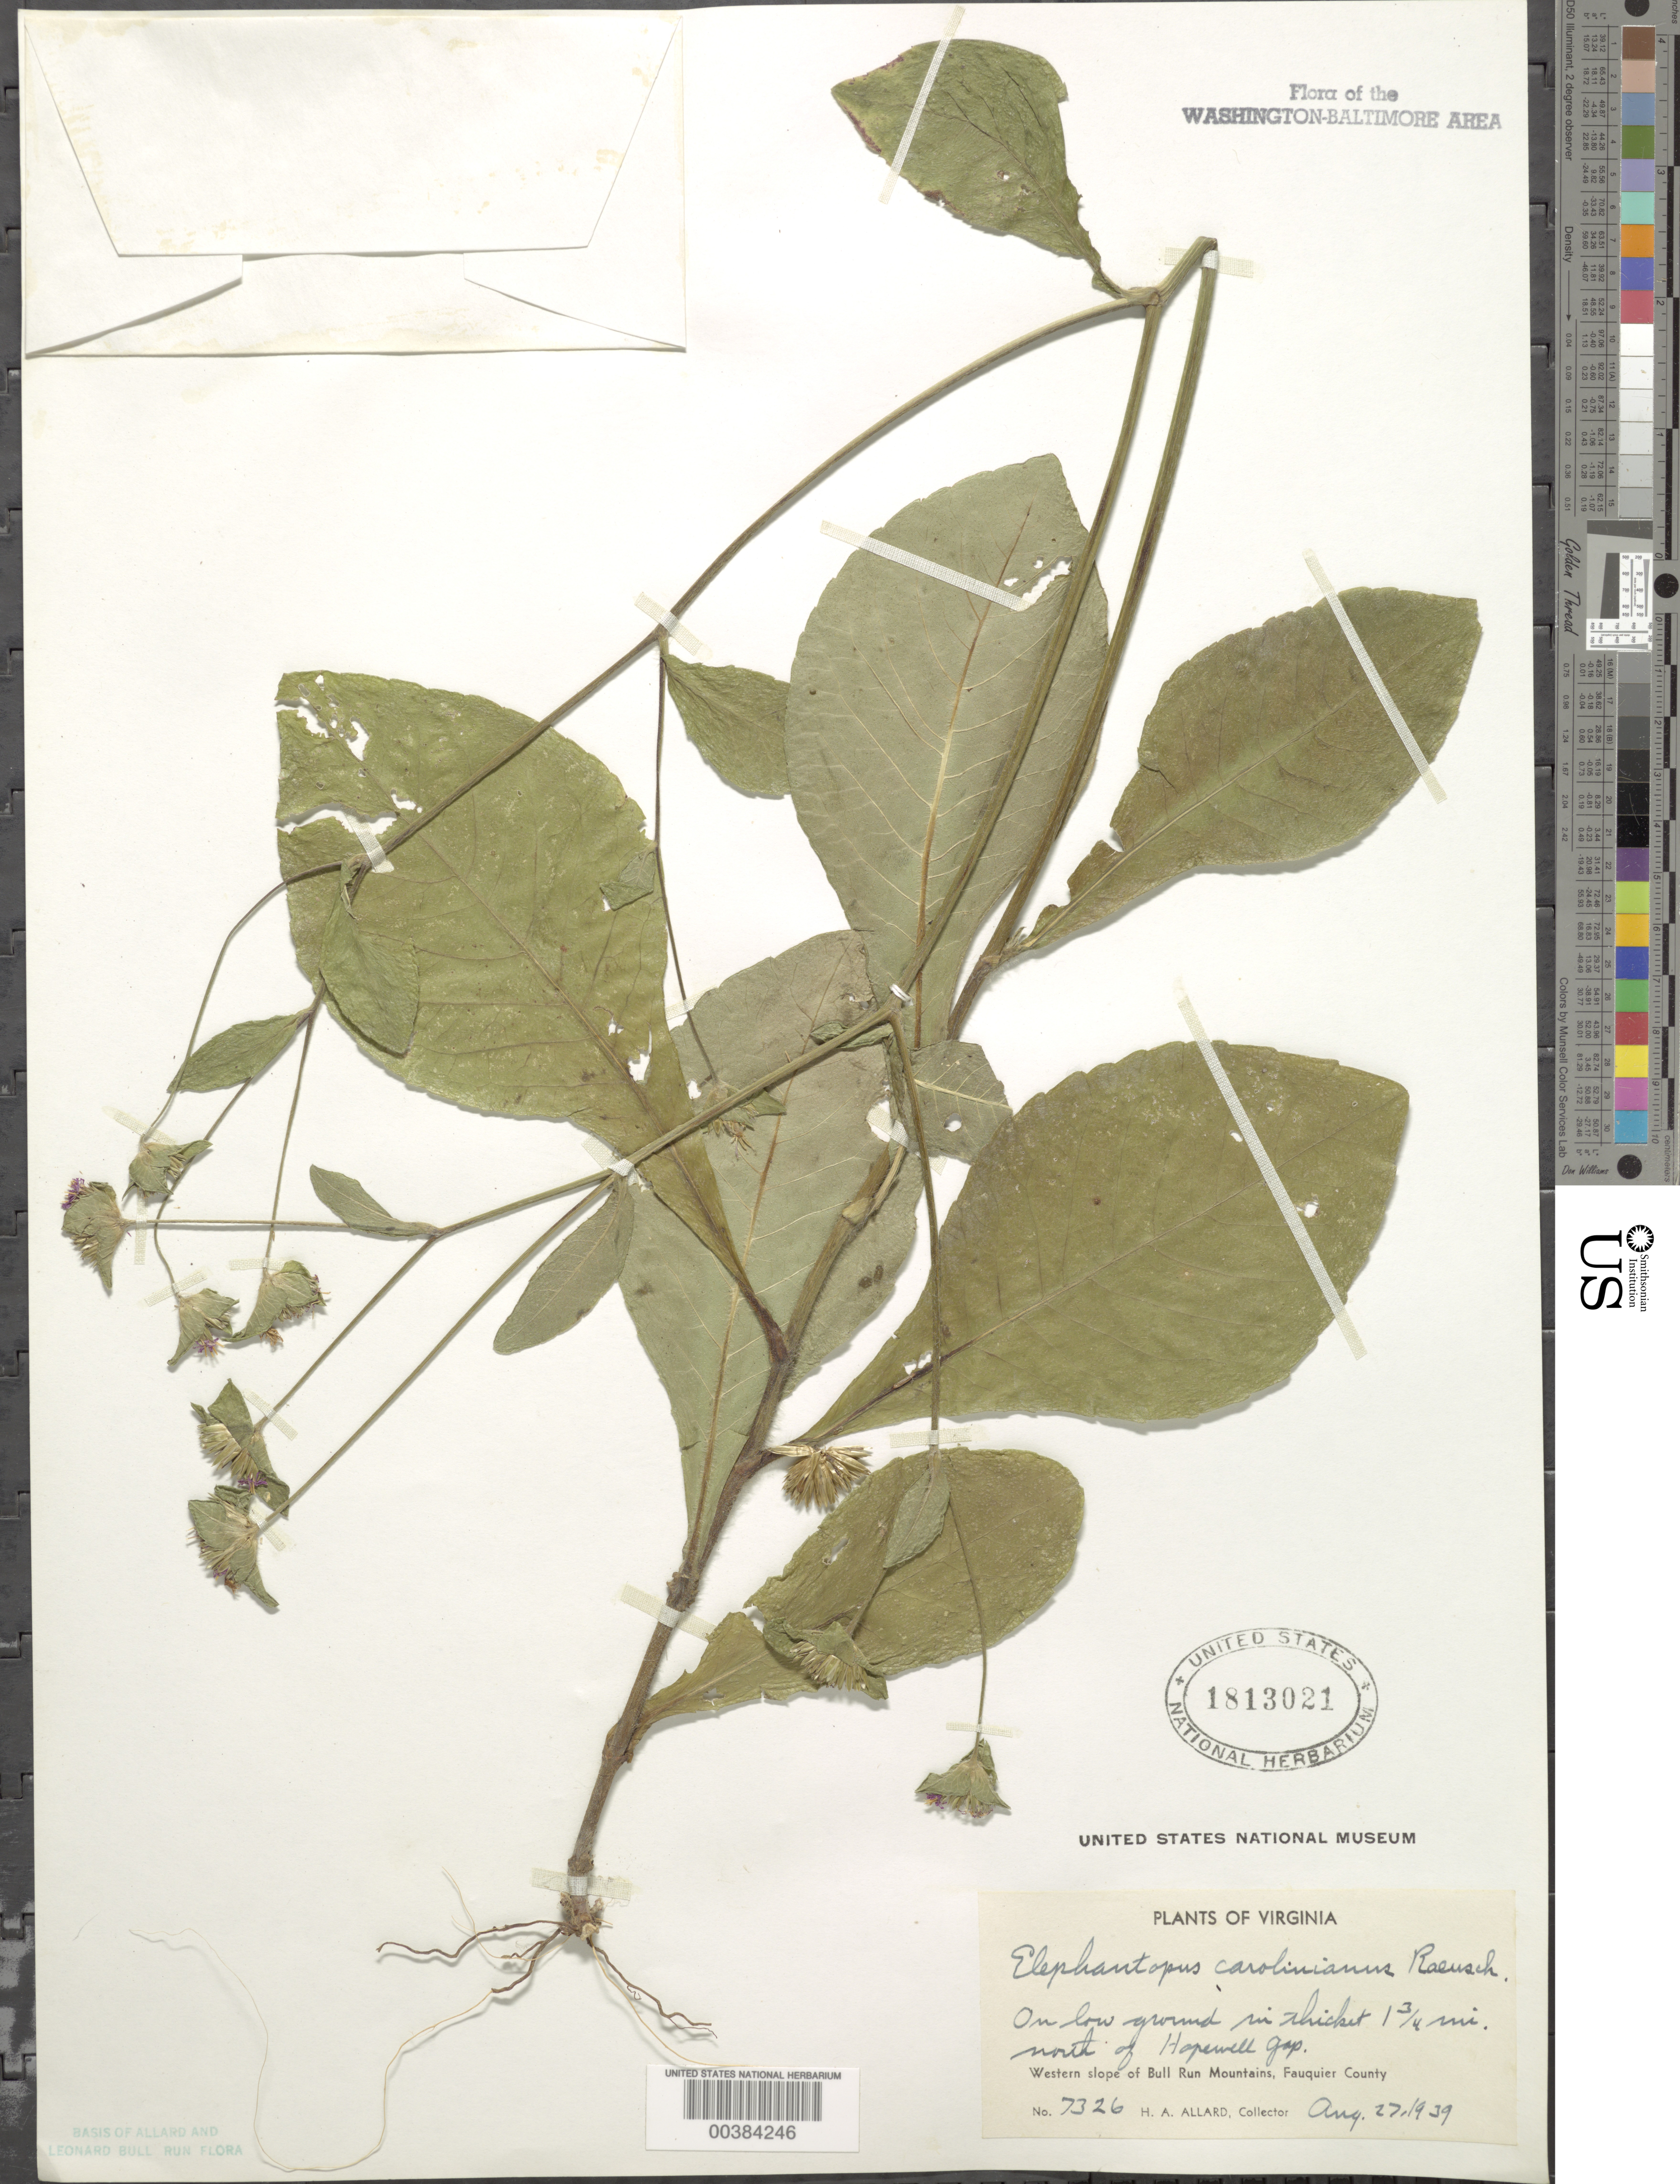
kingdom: Plantae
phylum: Tracheophyta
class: Magnoliopsida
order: Asterales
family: Asteraceae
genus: Elephantopus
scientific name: Elephantopus carolinianus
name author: Raeusch.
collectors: H. A. Allard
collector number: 7326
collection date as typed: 27 Aug 1939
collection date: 1939-08-27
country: United States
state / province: Virginia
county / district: Fauquier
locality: N of Hopewell Gap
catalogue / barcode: US 1813021